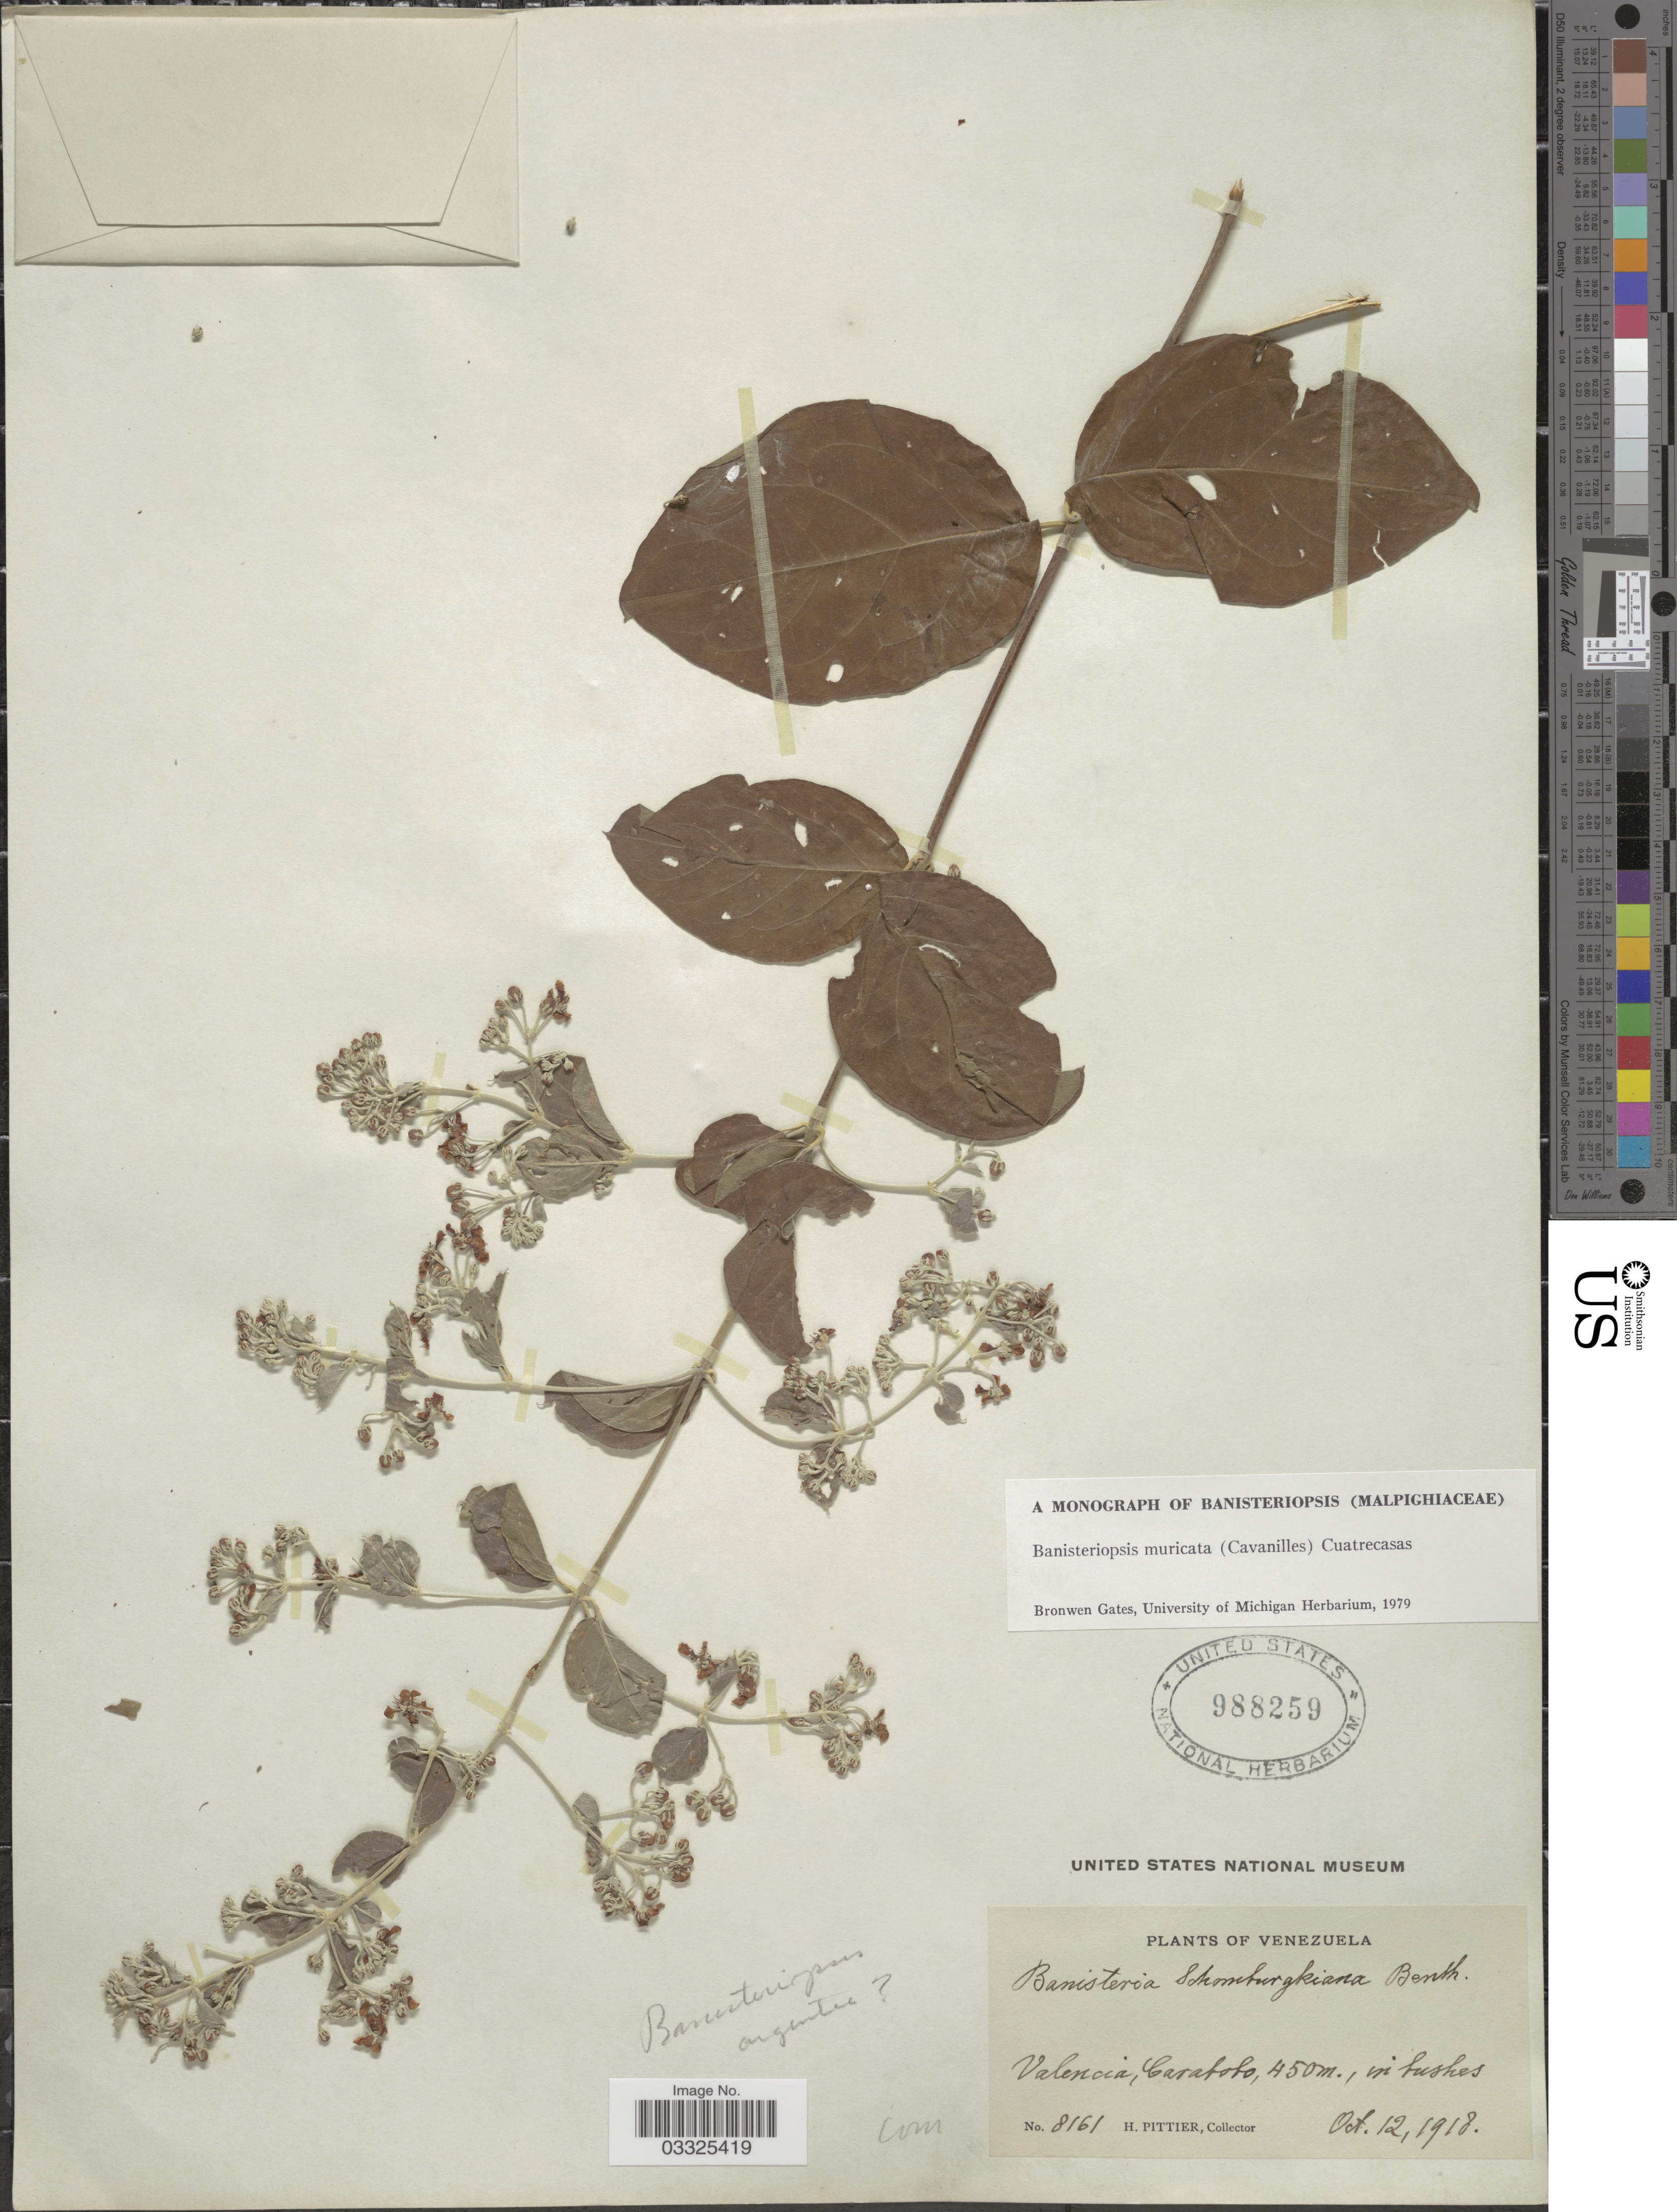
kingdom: Plantae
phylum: Tracheophyta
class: Magnoliopsida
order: Malpighiales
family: Malpighiaceae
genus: Banisteriopsis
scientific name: Banisteriopsis muricata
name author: (Cav.) Cuatrec.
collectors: H. F. Pittier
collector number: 8161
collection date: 1918-10-12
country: Venezuela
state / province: Carabobo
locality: Valencia.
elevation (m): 450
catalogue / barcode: US 988259